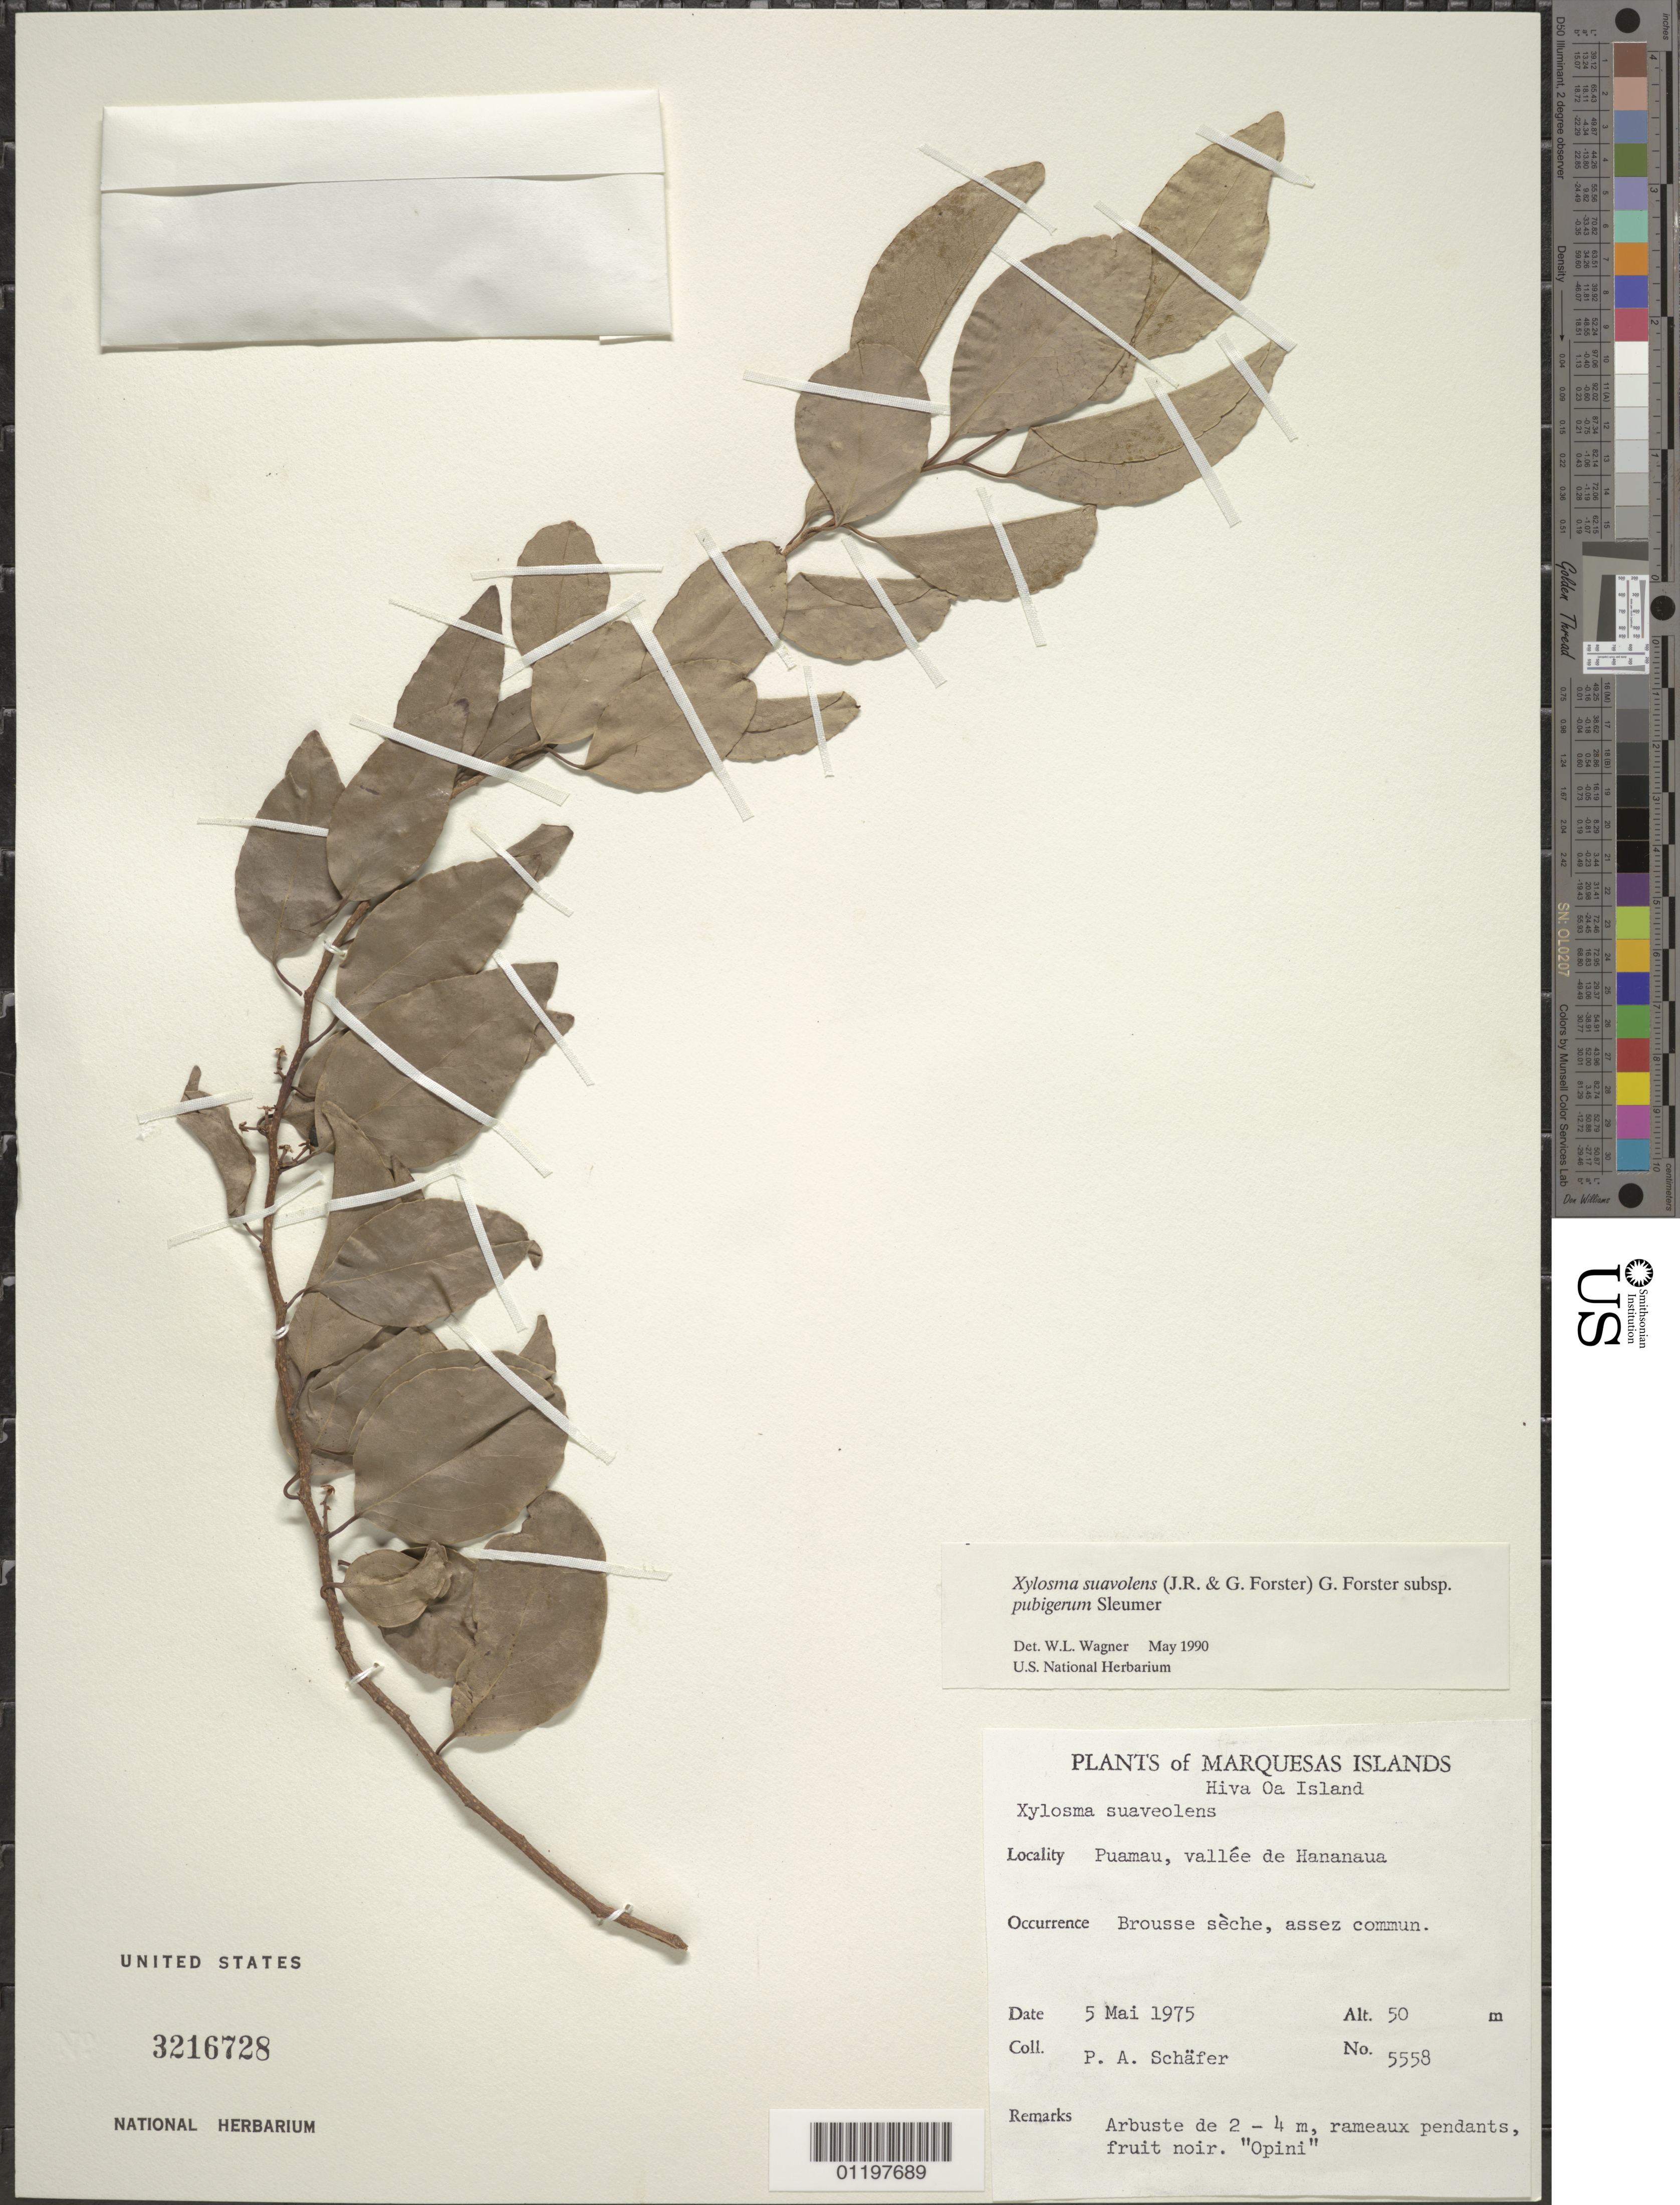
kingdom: Plantae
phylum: Tracheophyta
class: Magnoliopsida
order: Malpighiales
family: Salicaceae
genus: Xylosma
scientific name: Xylosma suaveolens subsp. pubigera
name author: Sleumer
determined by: Wagner, W. L., (BOT), Smithsonian Institution - National Museum of Natural History (UNITED STATES)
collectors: P. A. Schäfer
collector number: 5558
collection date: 1975-05-05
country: French Polynesia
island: Hiva Oa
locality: Puamau, vallée de Hananaua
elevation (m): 50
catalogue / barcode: US 3216728